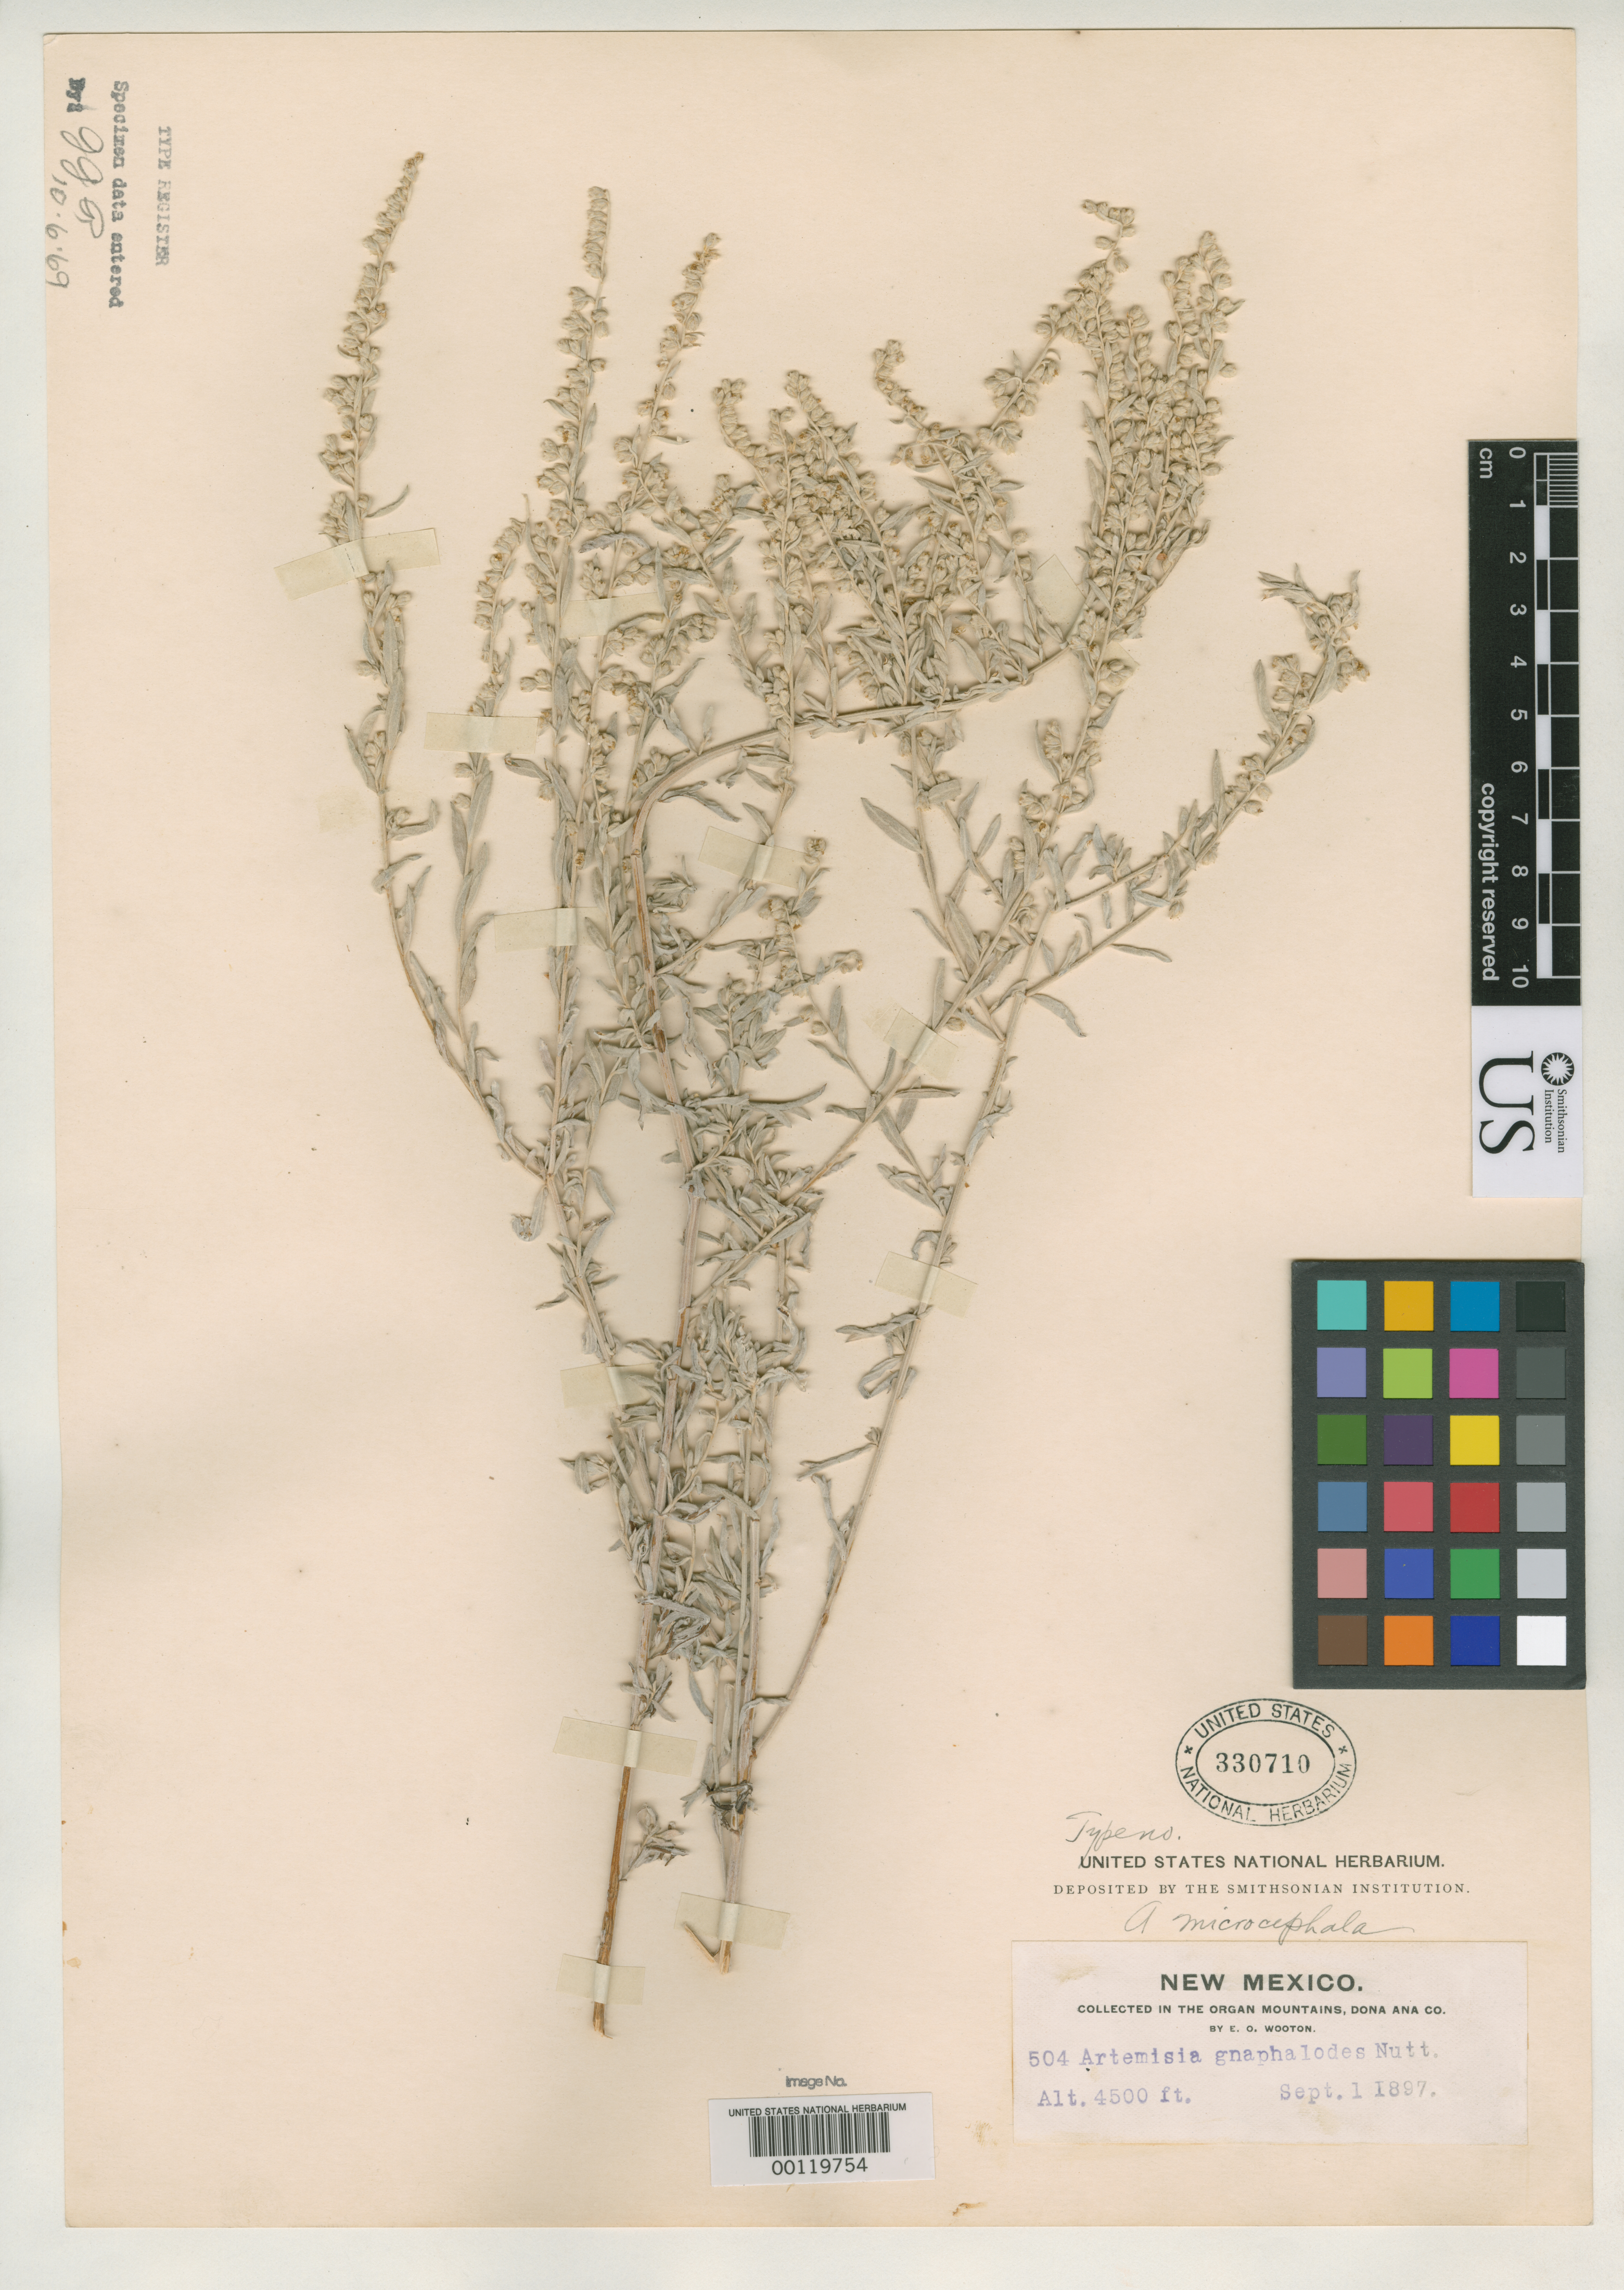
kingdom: Plantae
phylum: Tracheophyta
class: Magnoliopsida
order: Asterales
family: Asteraceae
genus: Artemisia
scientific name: Artemisia microcephala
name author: Wooton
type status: Type Collection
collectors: E. O. Wooton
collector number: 504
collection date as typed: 01 Sep 1897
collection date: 1897-09-01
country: United States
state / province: New Mexico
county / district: Dona Ana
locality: Organ Mts.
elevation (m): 1463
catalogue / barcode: US 330710